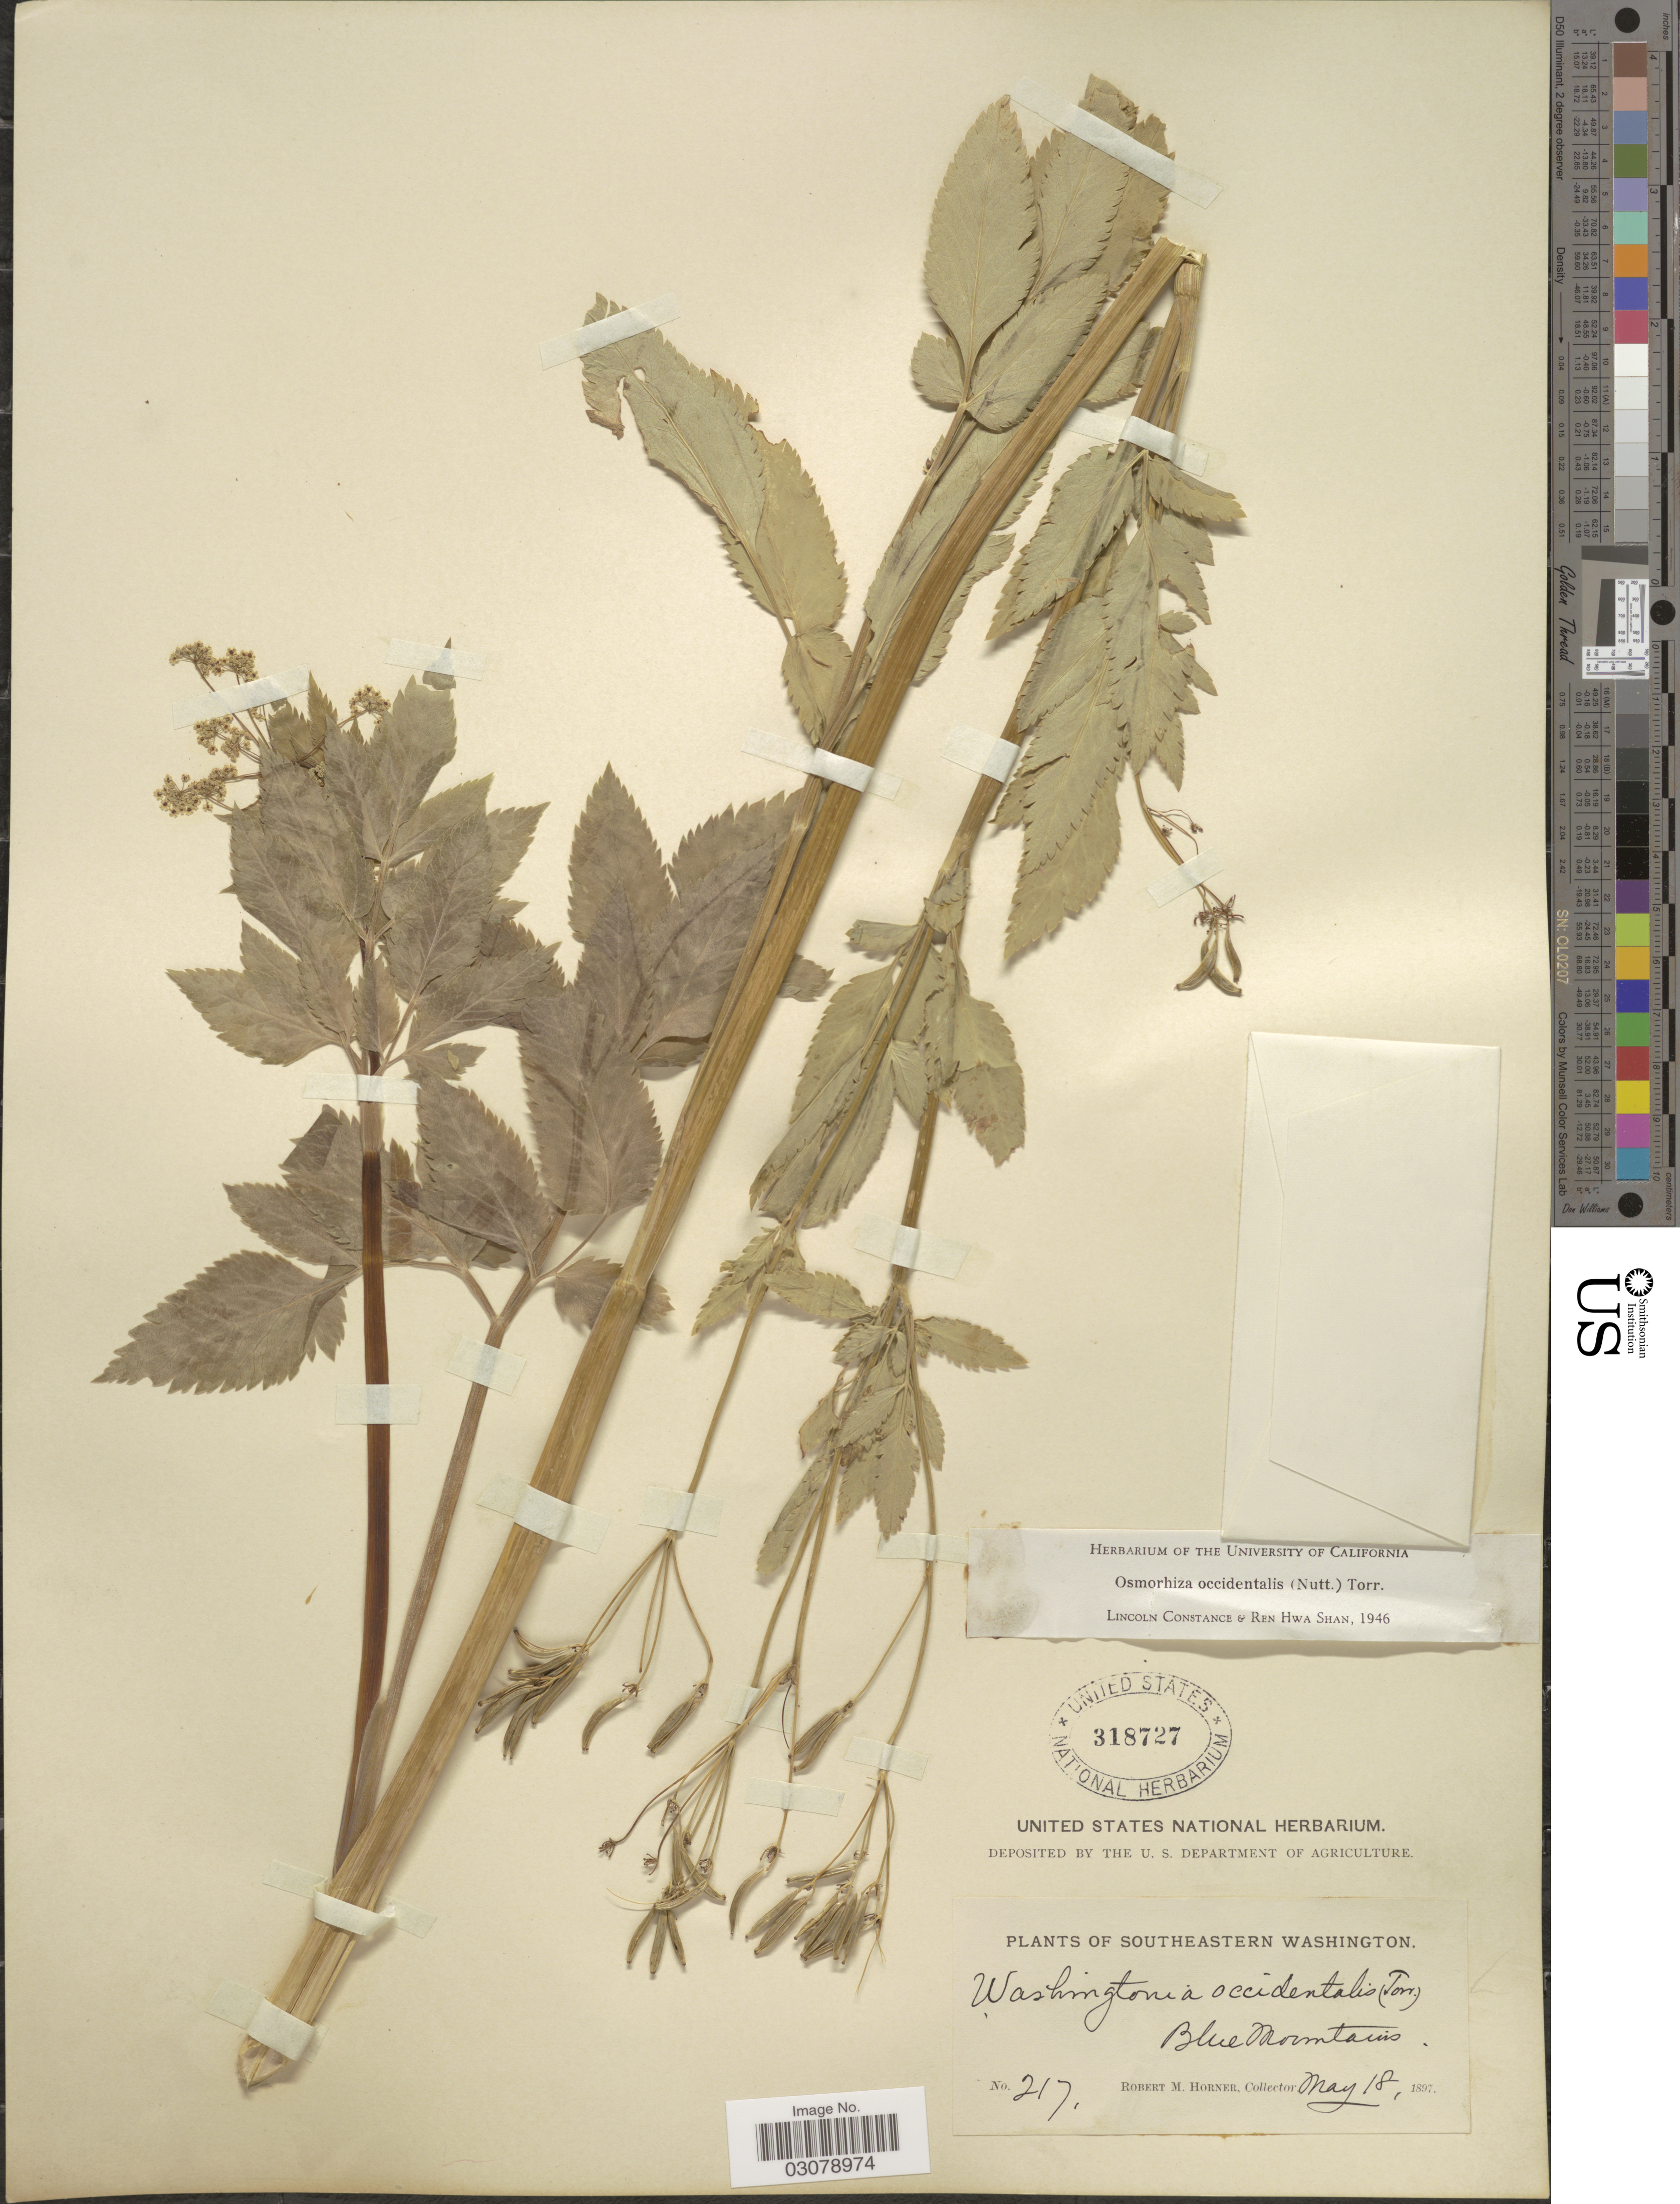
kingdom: Plantae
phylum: Tracheophyta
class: Magnoliopsida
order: Apiales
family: Apiaceae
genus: Osmorhiza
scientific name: Osmorhiza occidentalis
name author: (Nutt.) Torr.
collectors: R. Horner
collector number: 217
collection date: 1897-05-18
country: United States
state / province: Washington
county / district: Clallam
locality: Southeastern Washington, Blue Mountains.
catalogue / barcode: US 318727